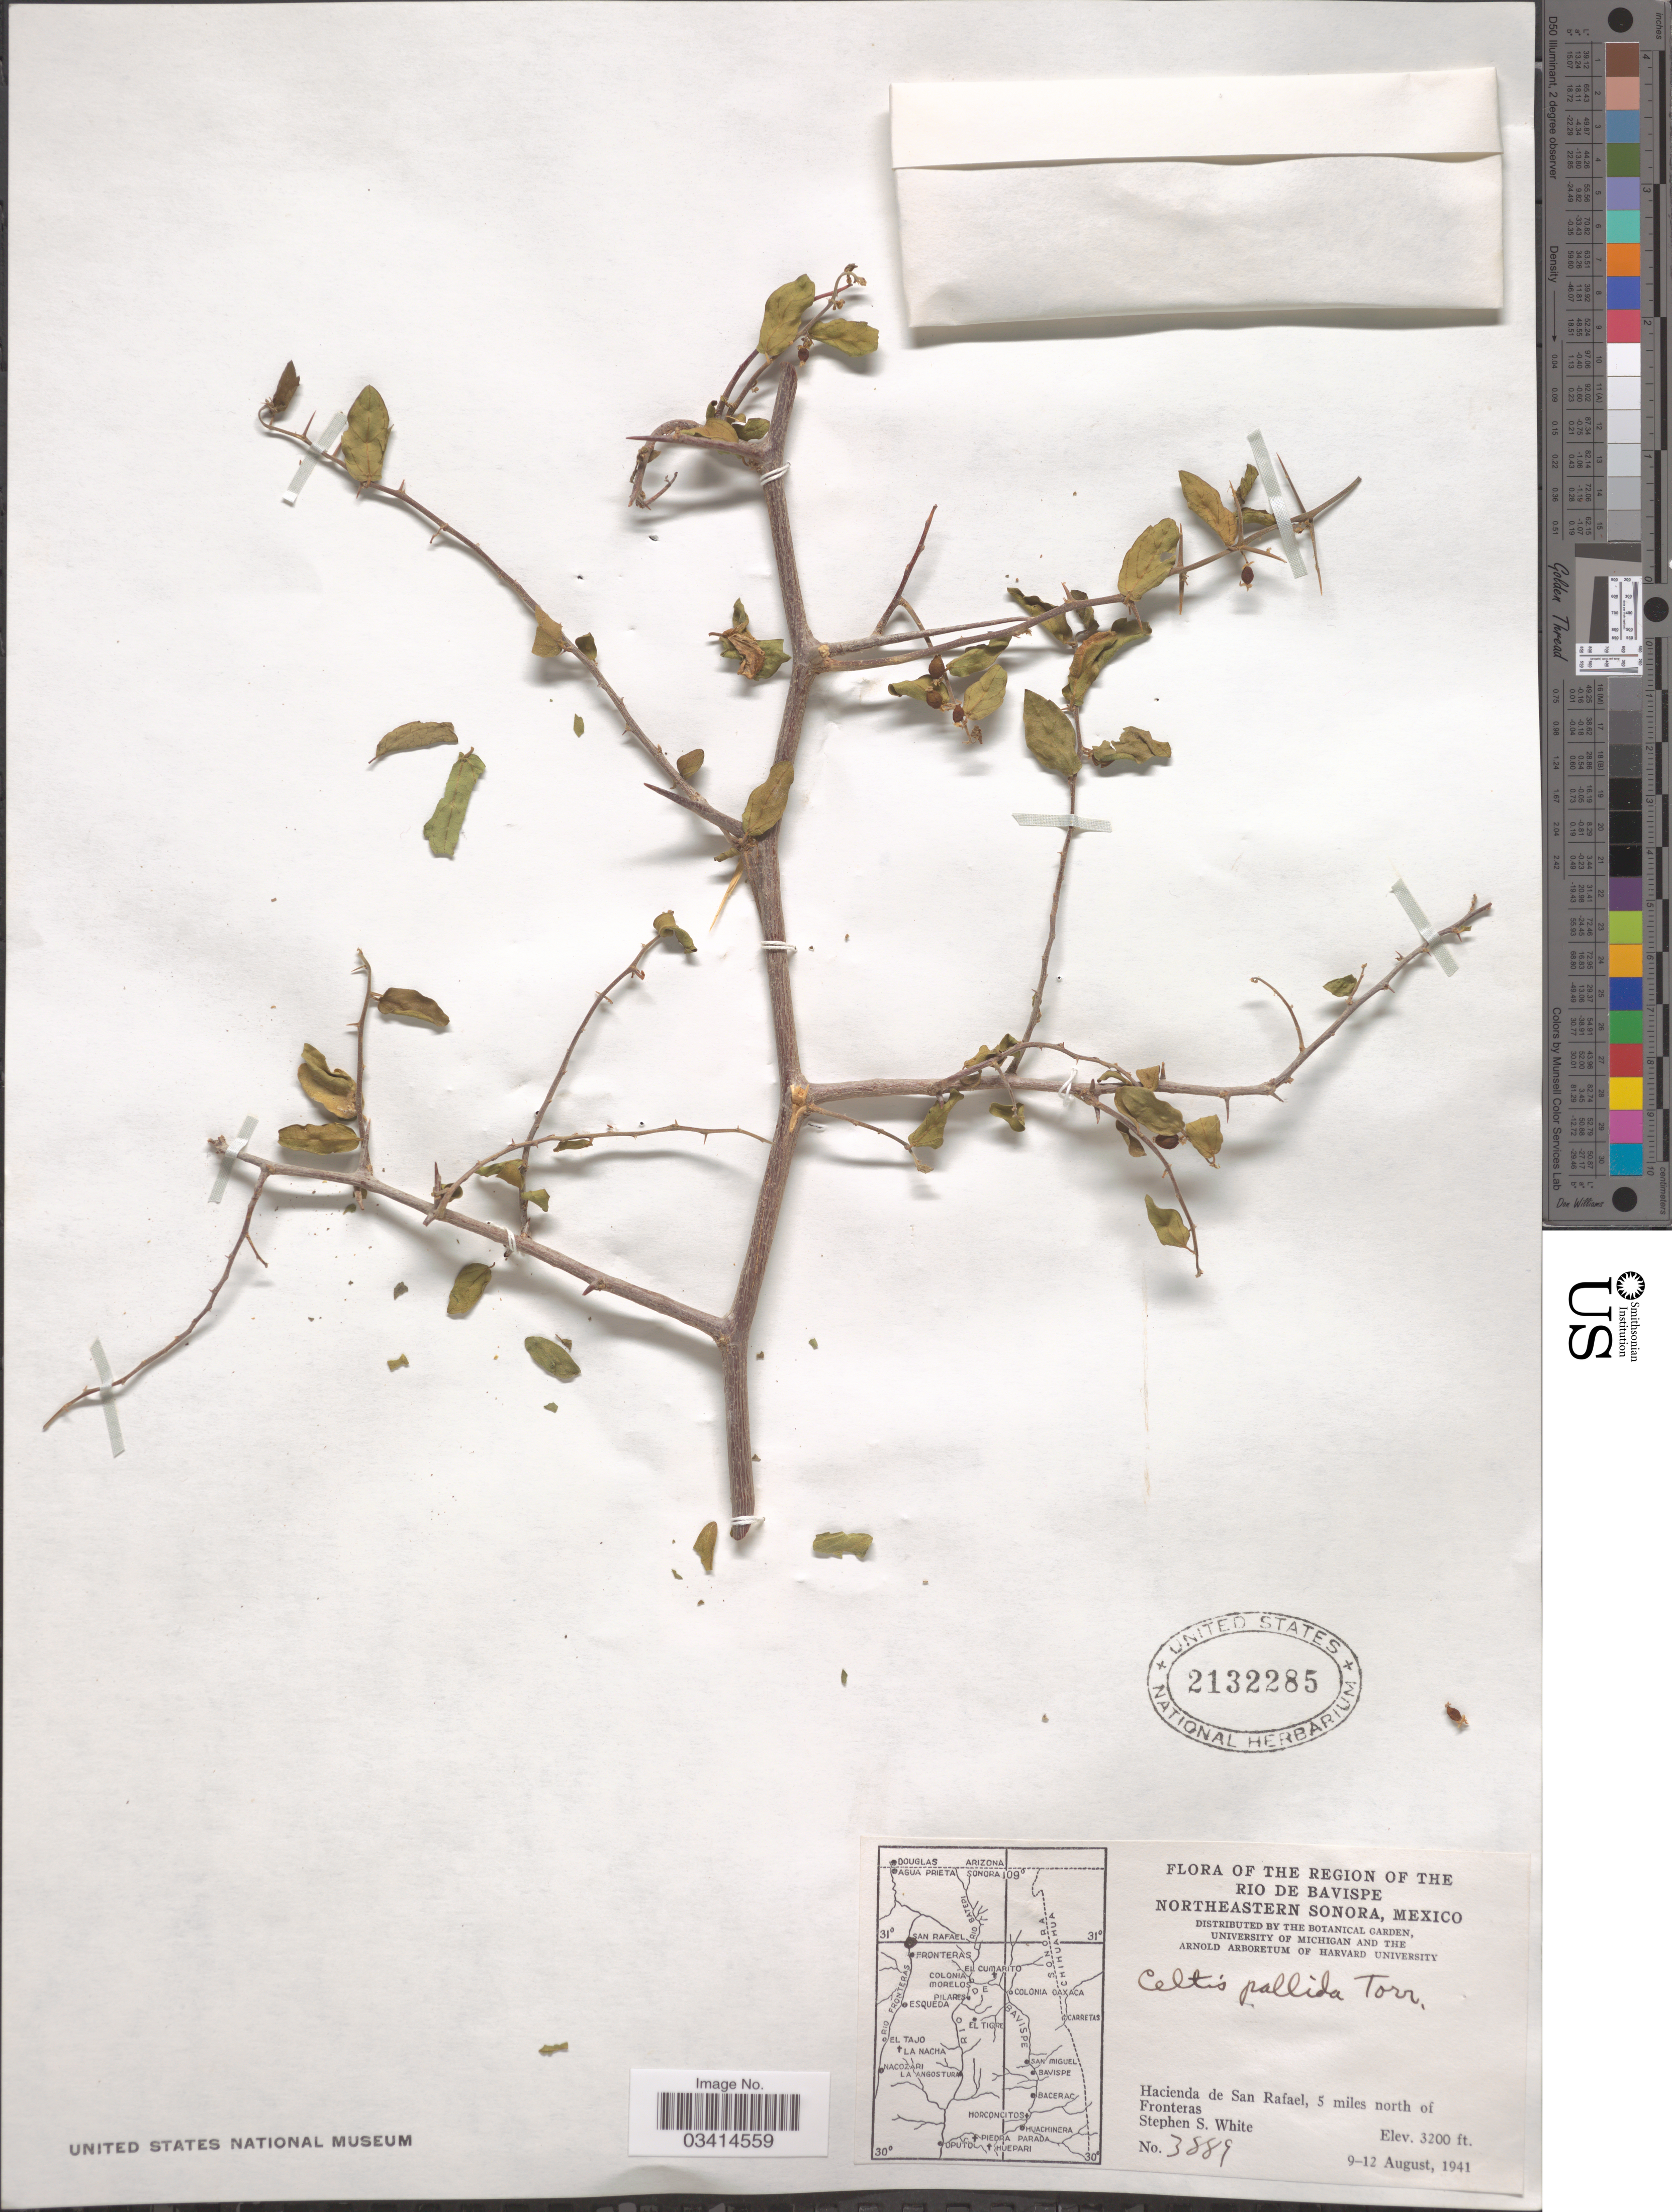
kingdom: Plantae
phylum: Tracheophyta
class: Magnoliopsida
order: Rosales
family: Cannabaceae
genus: Celtis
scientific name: Celtis pallida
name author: Torr. in Emory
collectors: S. S. White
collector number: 3889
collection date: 1941-08-09/1941-08-21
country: Mexico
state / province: Sonora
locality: The Region of the Rio de Bavispe. Northeastern Sonora. Hacienda de San Rafael, 5 miles north of Fronteras.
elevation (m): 975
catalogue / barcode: US 2132285